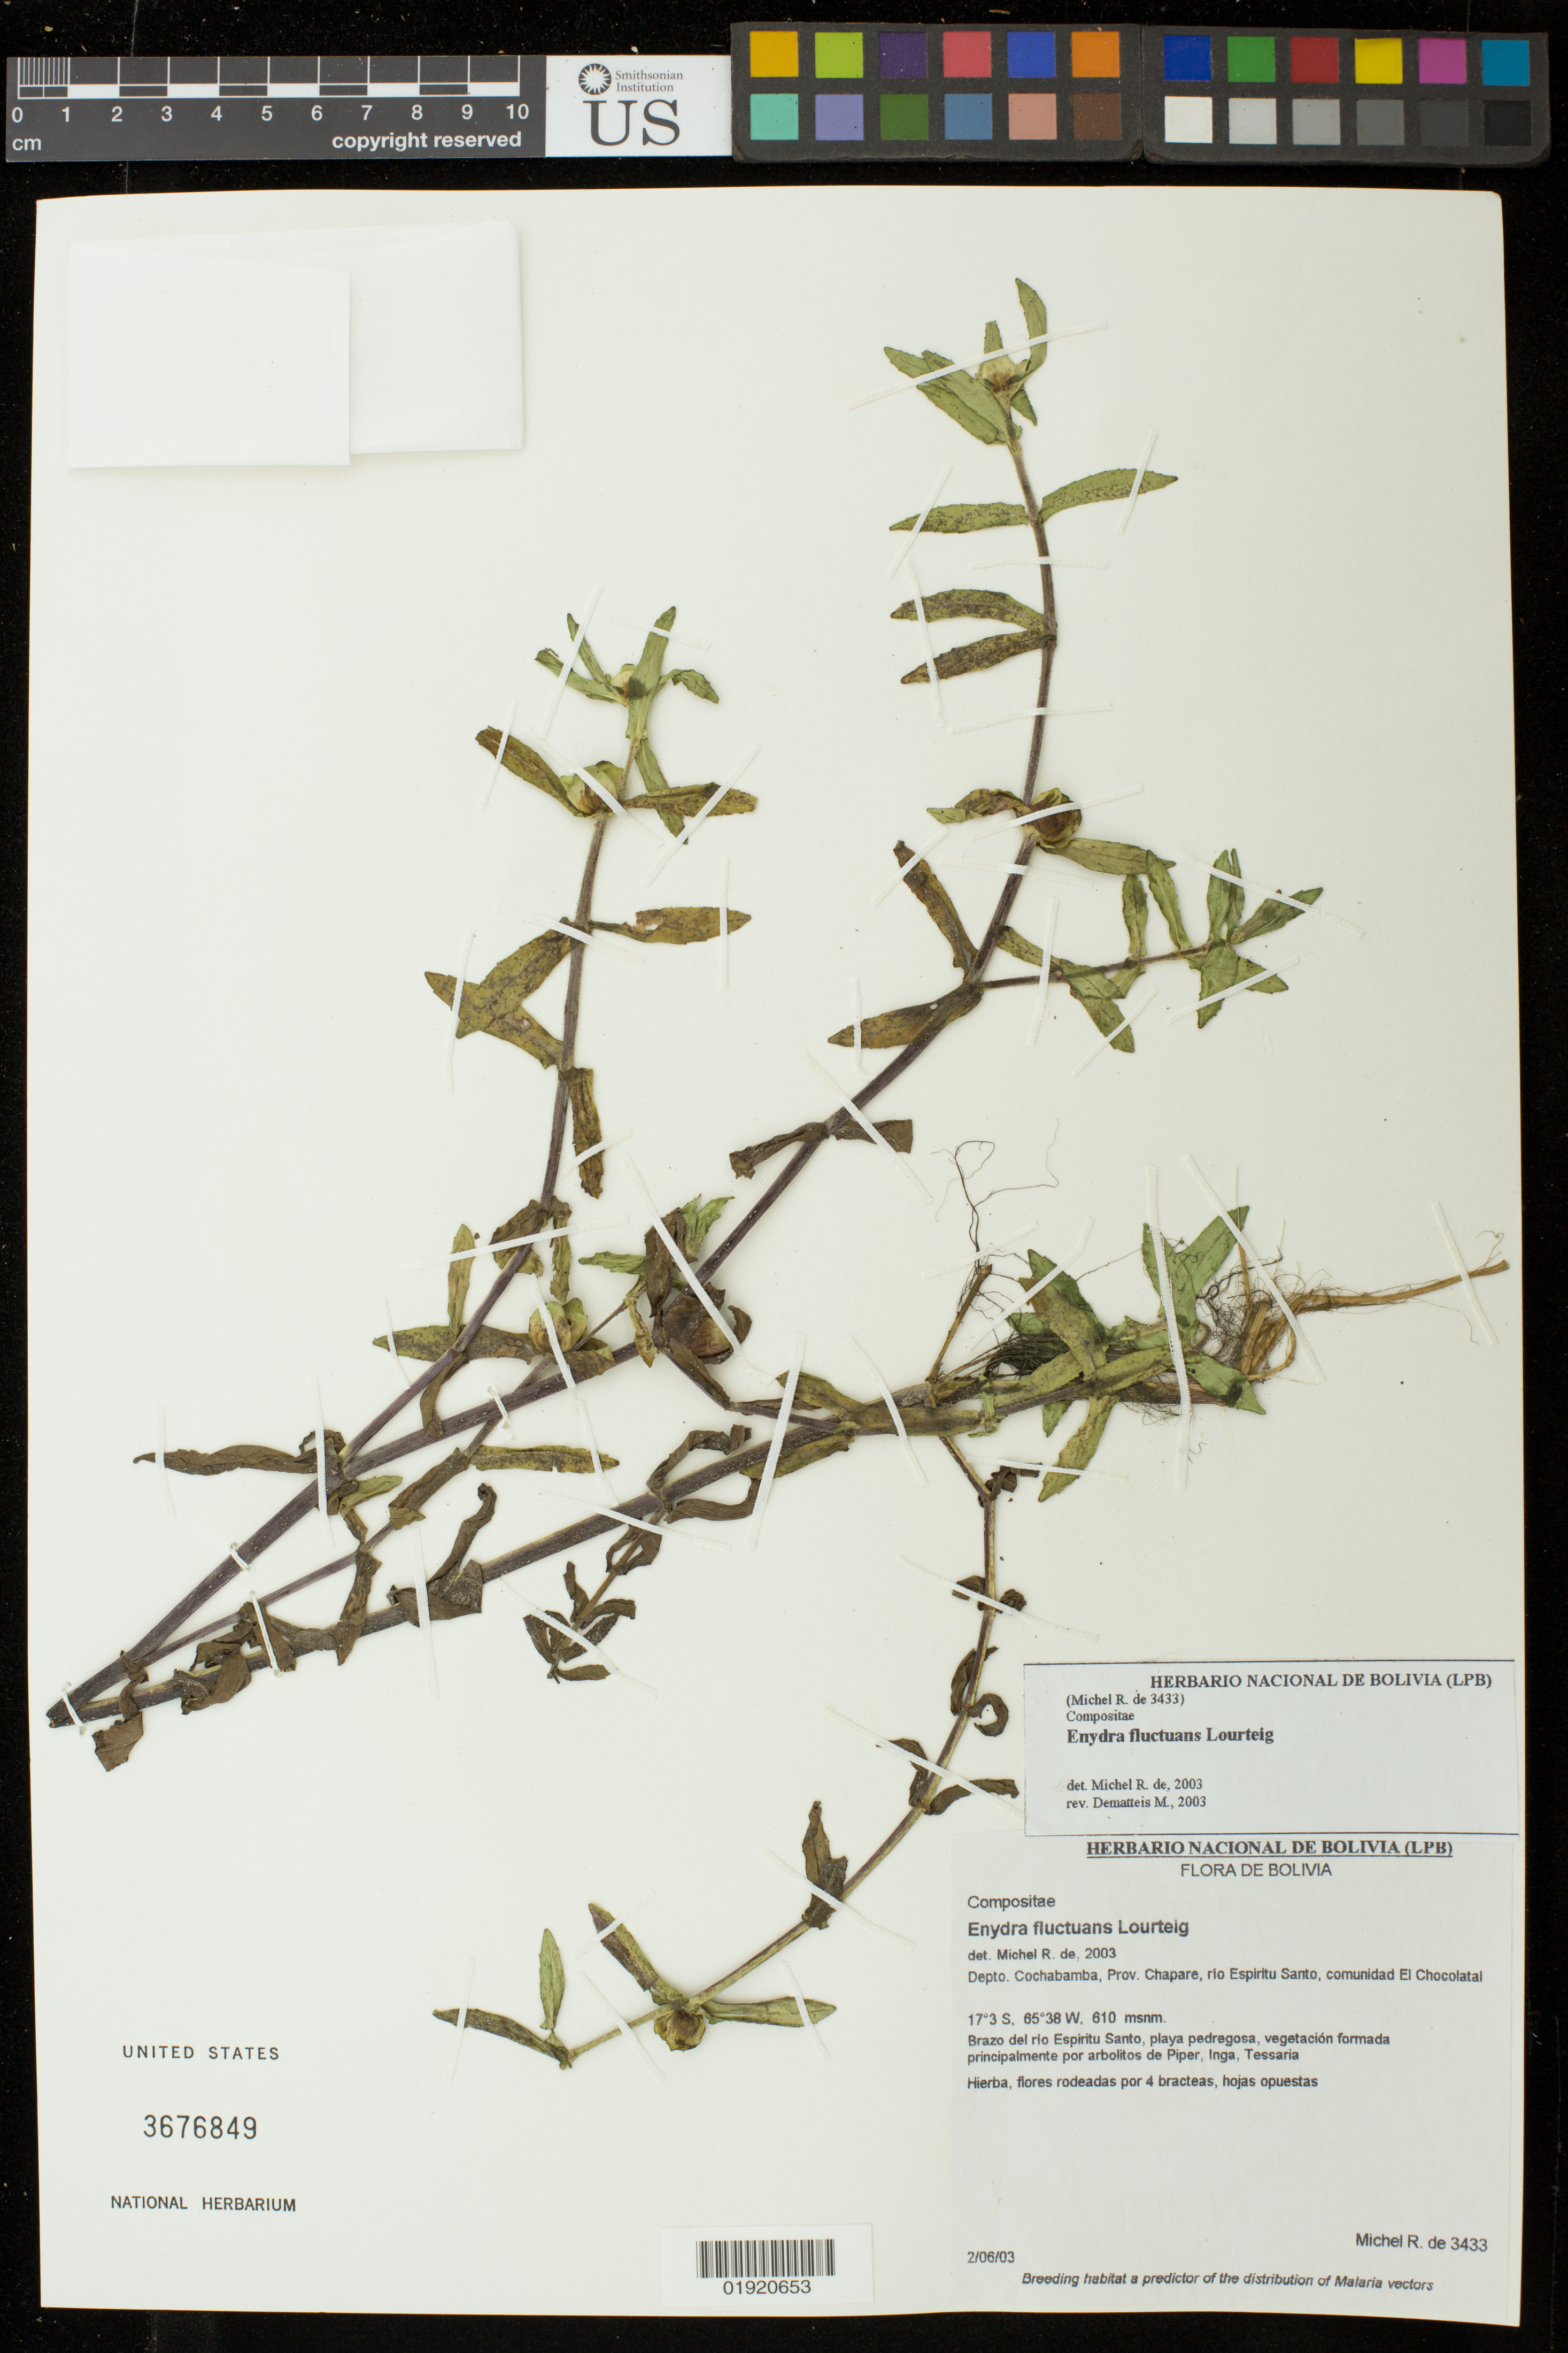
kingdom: Plantae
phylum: Tracheophyta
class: Magnoliopsida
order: Asterales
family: Asteraceae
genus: Enydra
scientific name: Enydra fluctuans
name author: Lour.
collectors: R. d. Michel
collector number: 3433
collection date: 2003-06-02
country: Bolivia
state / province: Cochabamba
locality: Depto. Cochabamba, prov. Chapare, rio Espiritu Santo, comunidad El Chocolatal.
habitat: Brazo del rio Espiritu Santo, playa pedregosa, vegetacion formada principalmente por arbolitos de Piper, Inga, Tessaria.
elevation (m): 610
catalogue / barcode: US 3676849